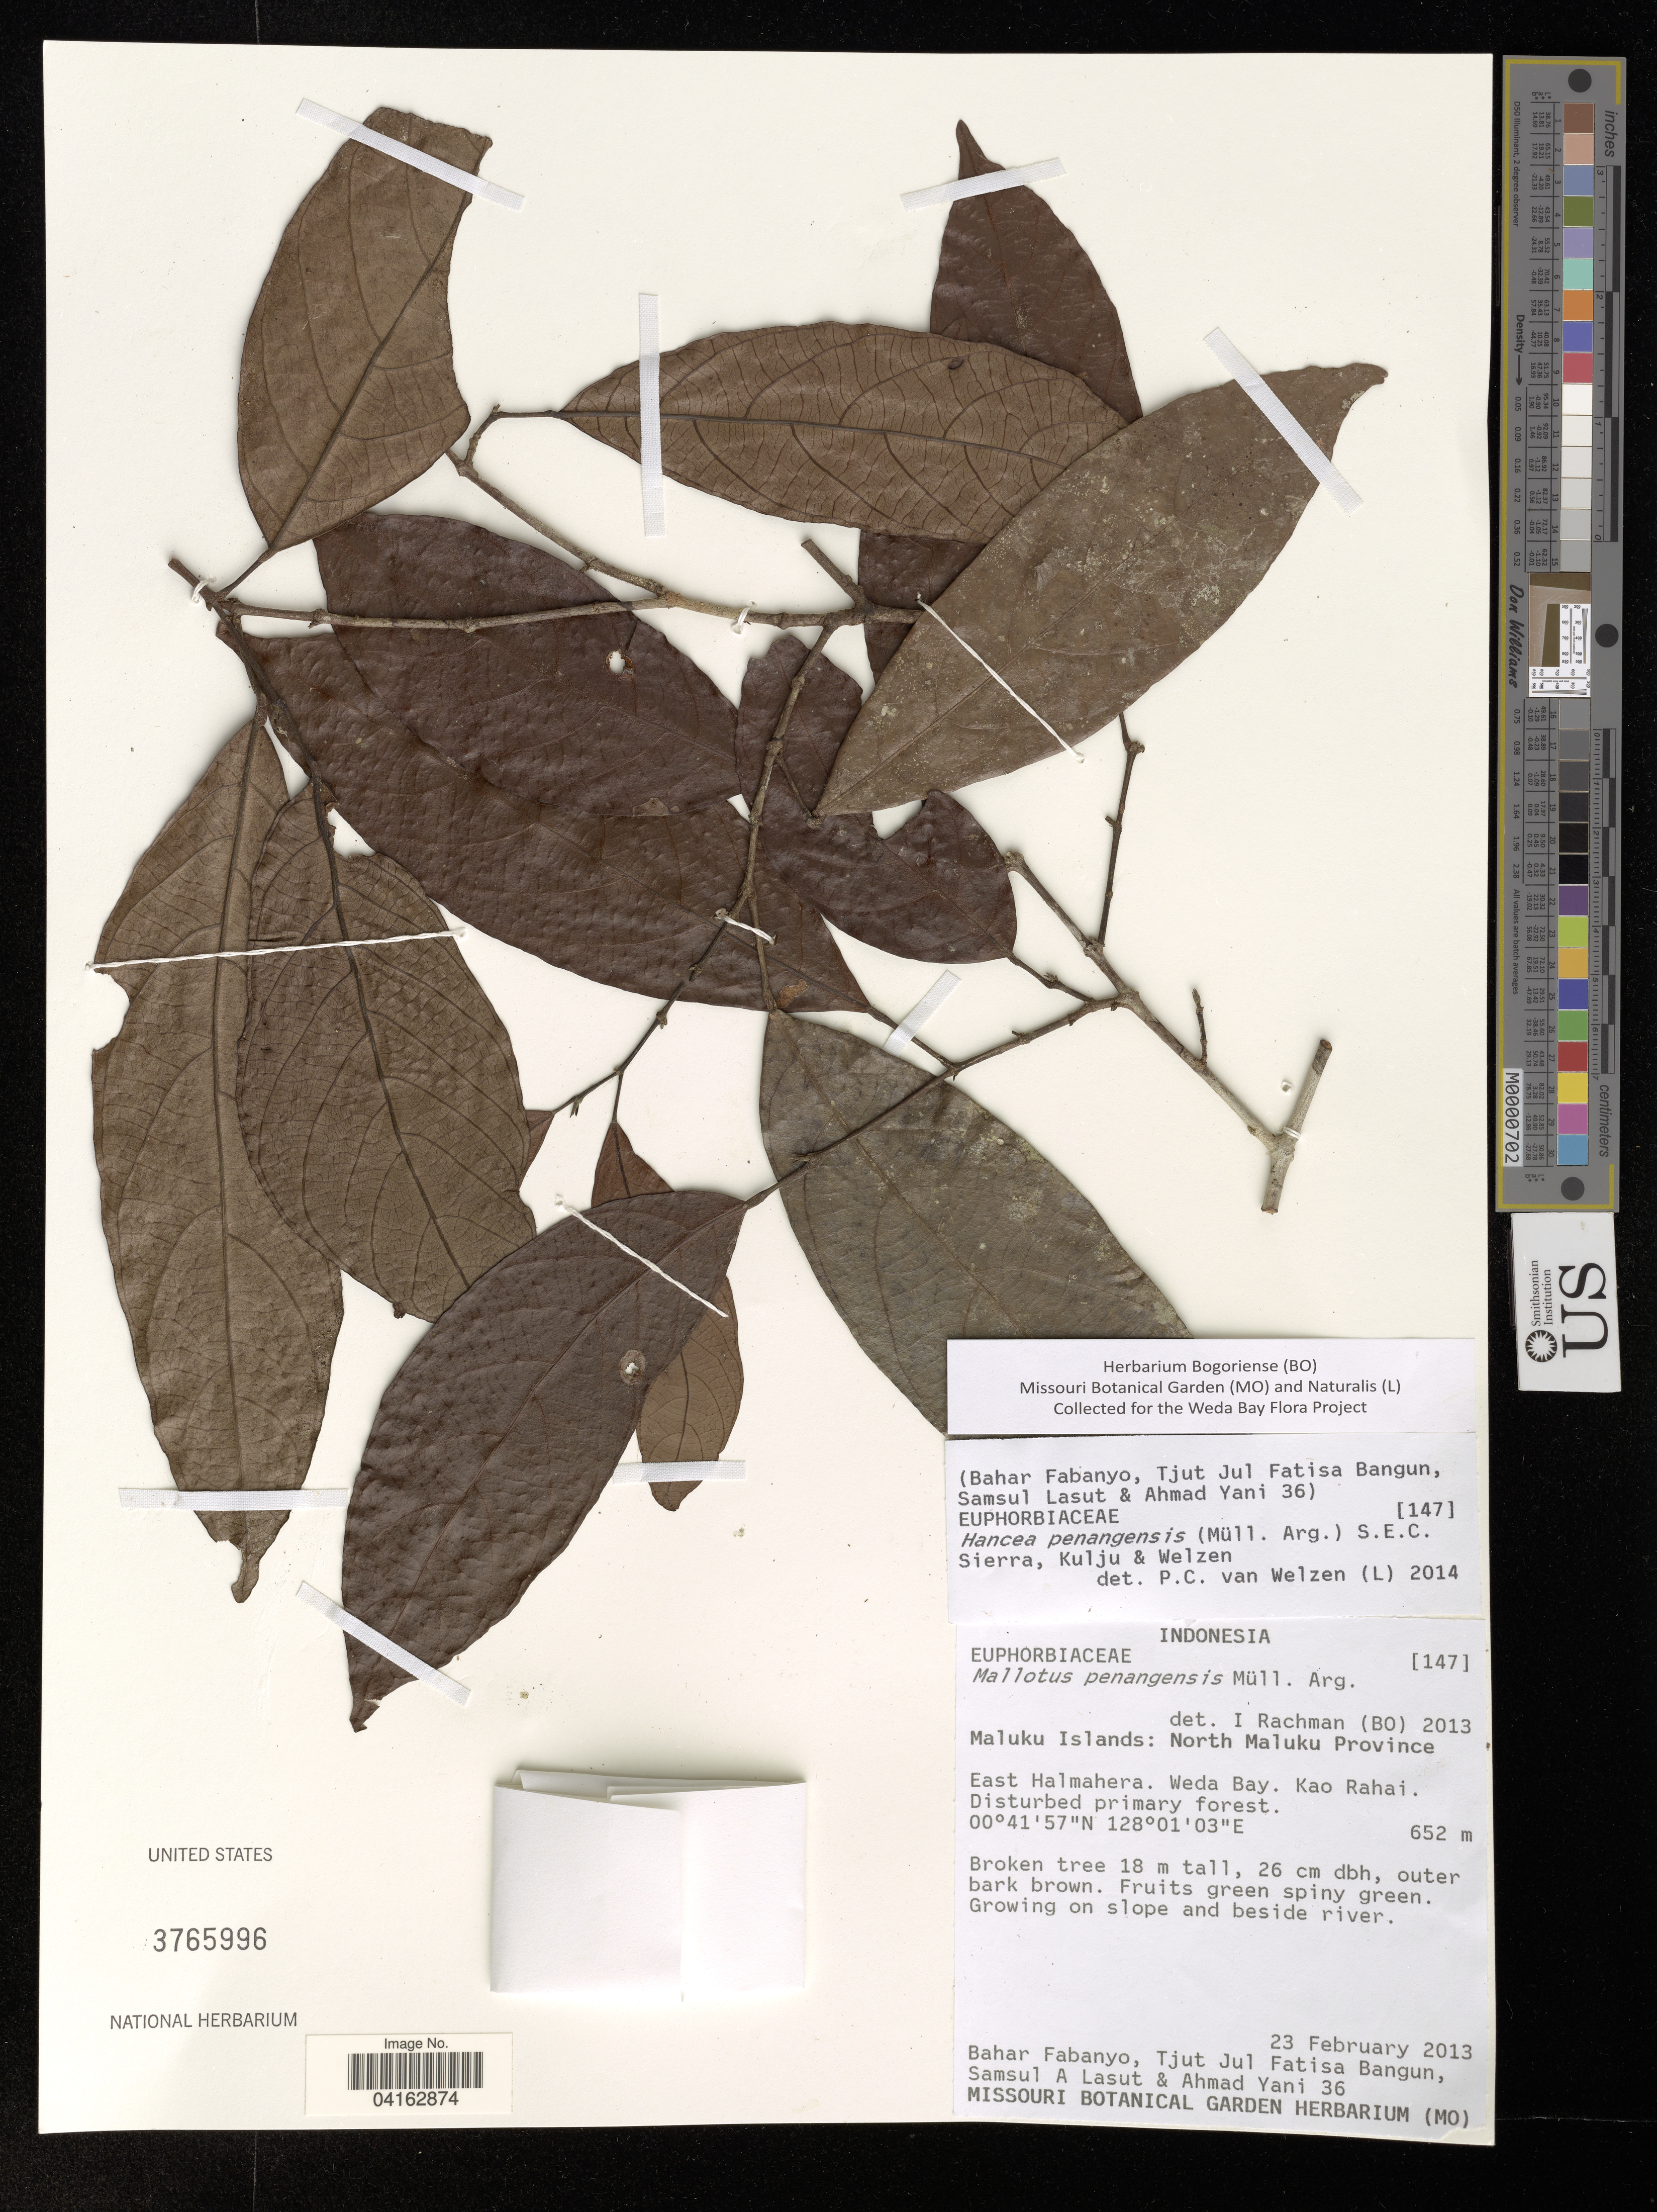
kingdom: Plantae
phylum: Tracheophyta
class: Magnoliopsida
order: Malpighiales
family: Euphorbiaceae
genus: Hancea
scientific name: Hancea penangensis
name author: (Müll. Arg.) S.E.C. Sierra et al.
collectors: B. Fabanyo, T. Bangun, S. Lasut & A. Yani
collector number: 36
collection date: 2013-02-23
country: Indonesia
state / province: Maluku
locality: Maluku Islands: North Maluku Province. East Halmahera. Weda Bay. Kao Rahai.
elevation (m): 652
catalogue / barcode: US 3765996